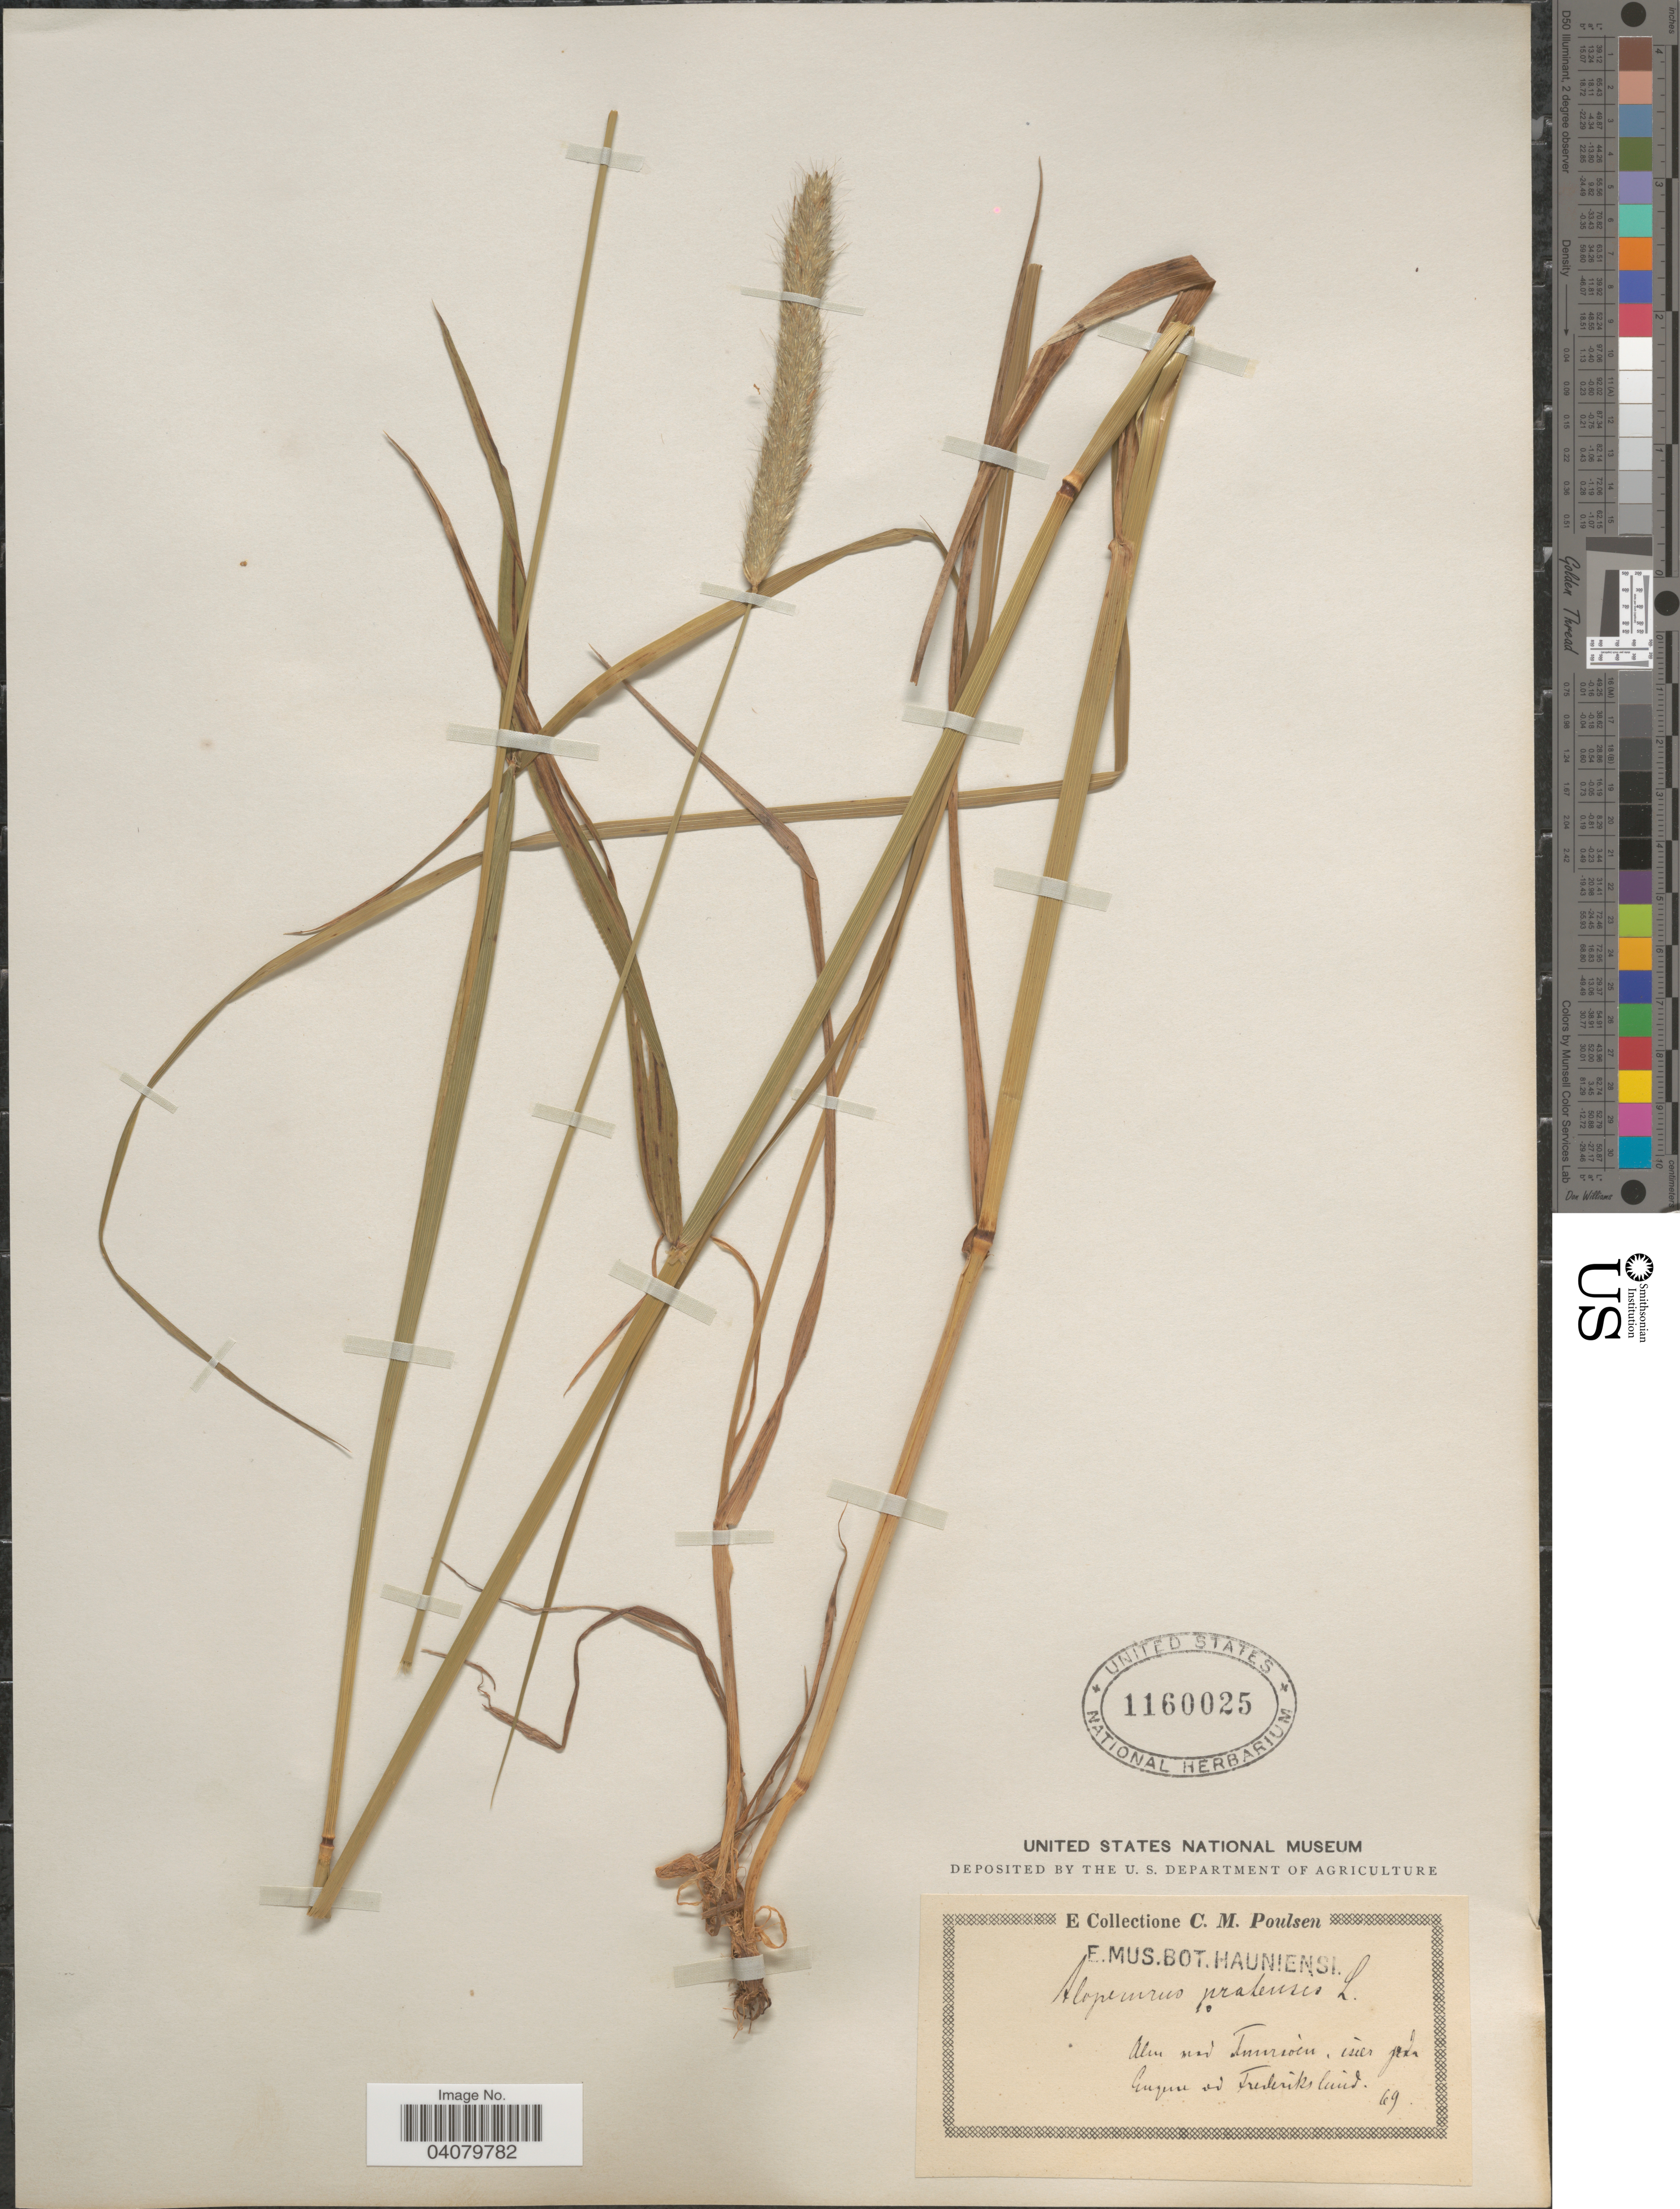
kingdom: Plantae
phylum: Tracheophyta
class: Liliopsida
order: Poales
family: Poaceae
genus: Alopecurus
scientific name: Alopecurus pratensis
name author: L.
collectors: C. Poulsen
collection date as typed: Transcribed d/m/y: //69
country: Denmark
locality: Alen und Fuursoen, isses pda Gugune ad Frederikslund. [interpreted]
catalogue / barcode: US 1160025